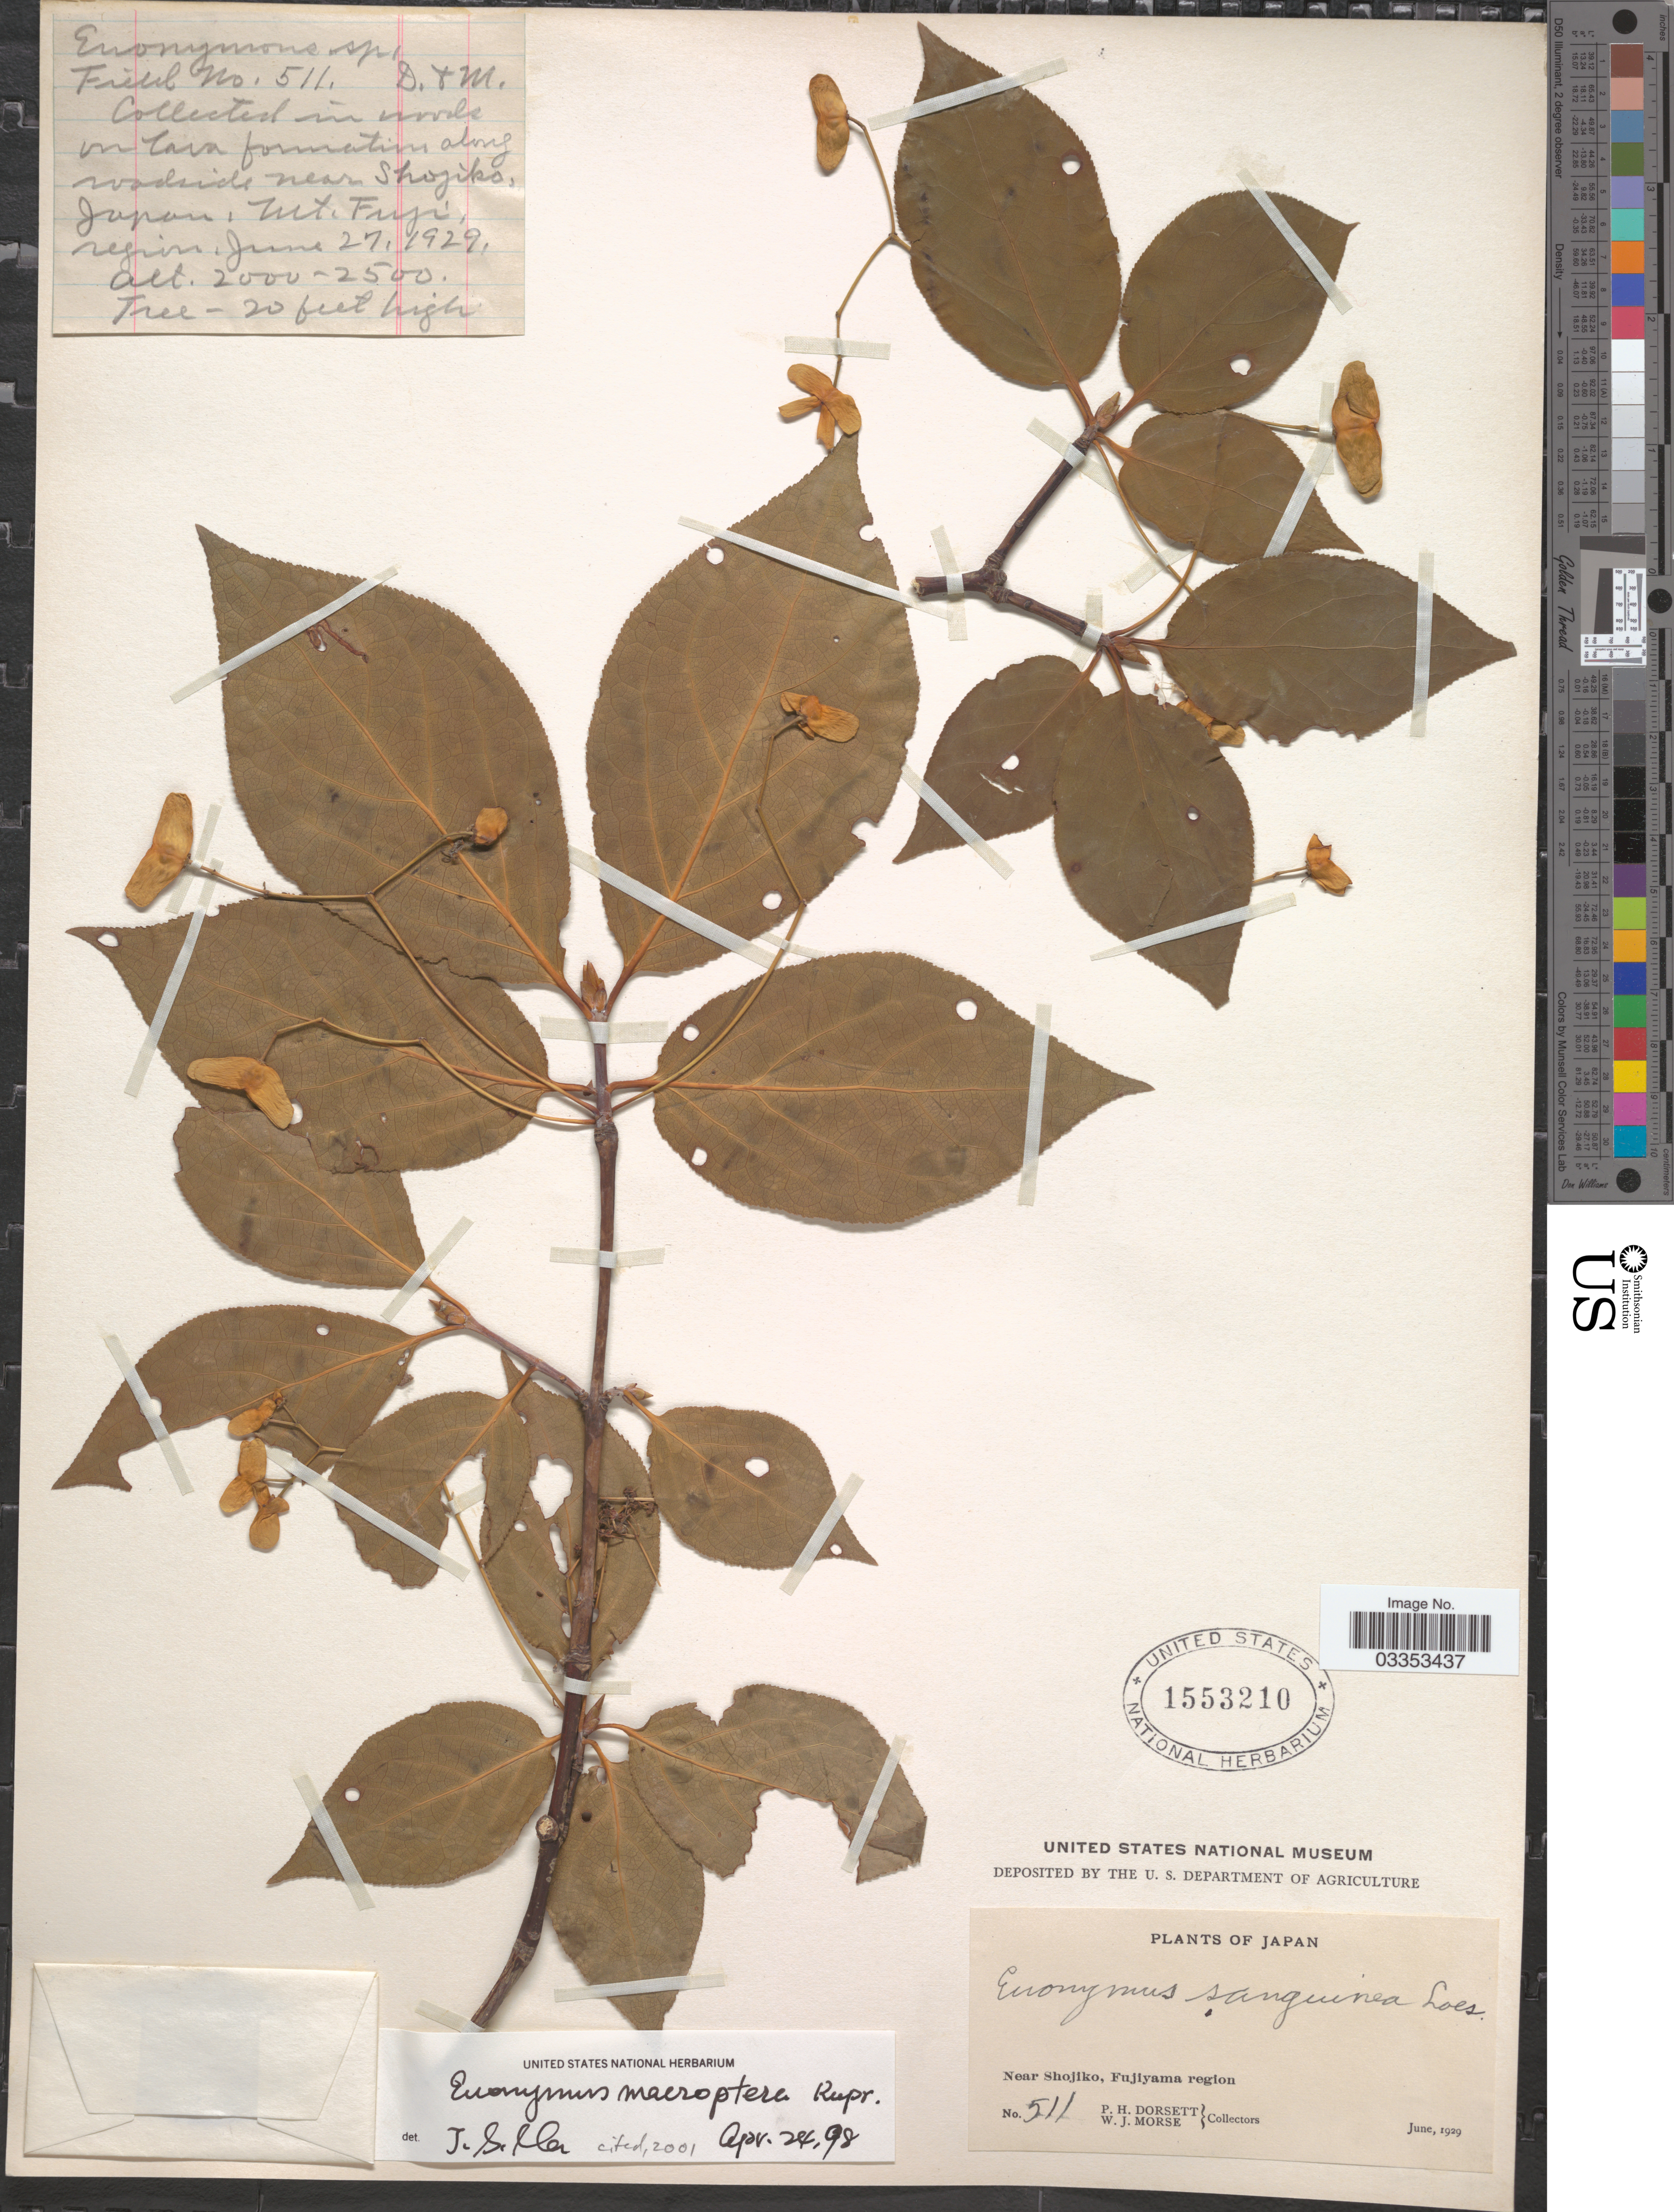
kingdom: Plantae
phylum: Tracheophyta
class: Magnoliopsida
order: Celastrales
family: Celastraceae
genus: Euonymus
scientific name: Euonymus macropterus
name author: Rupr.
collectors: P. H. Dorsett & W. J. Morse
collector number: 511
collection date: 1929-06-27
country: Japan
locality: Near Shojiko, Fujiyama region. Mt. Fuji region.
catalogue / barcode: US 1553210